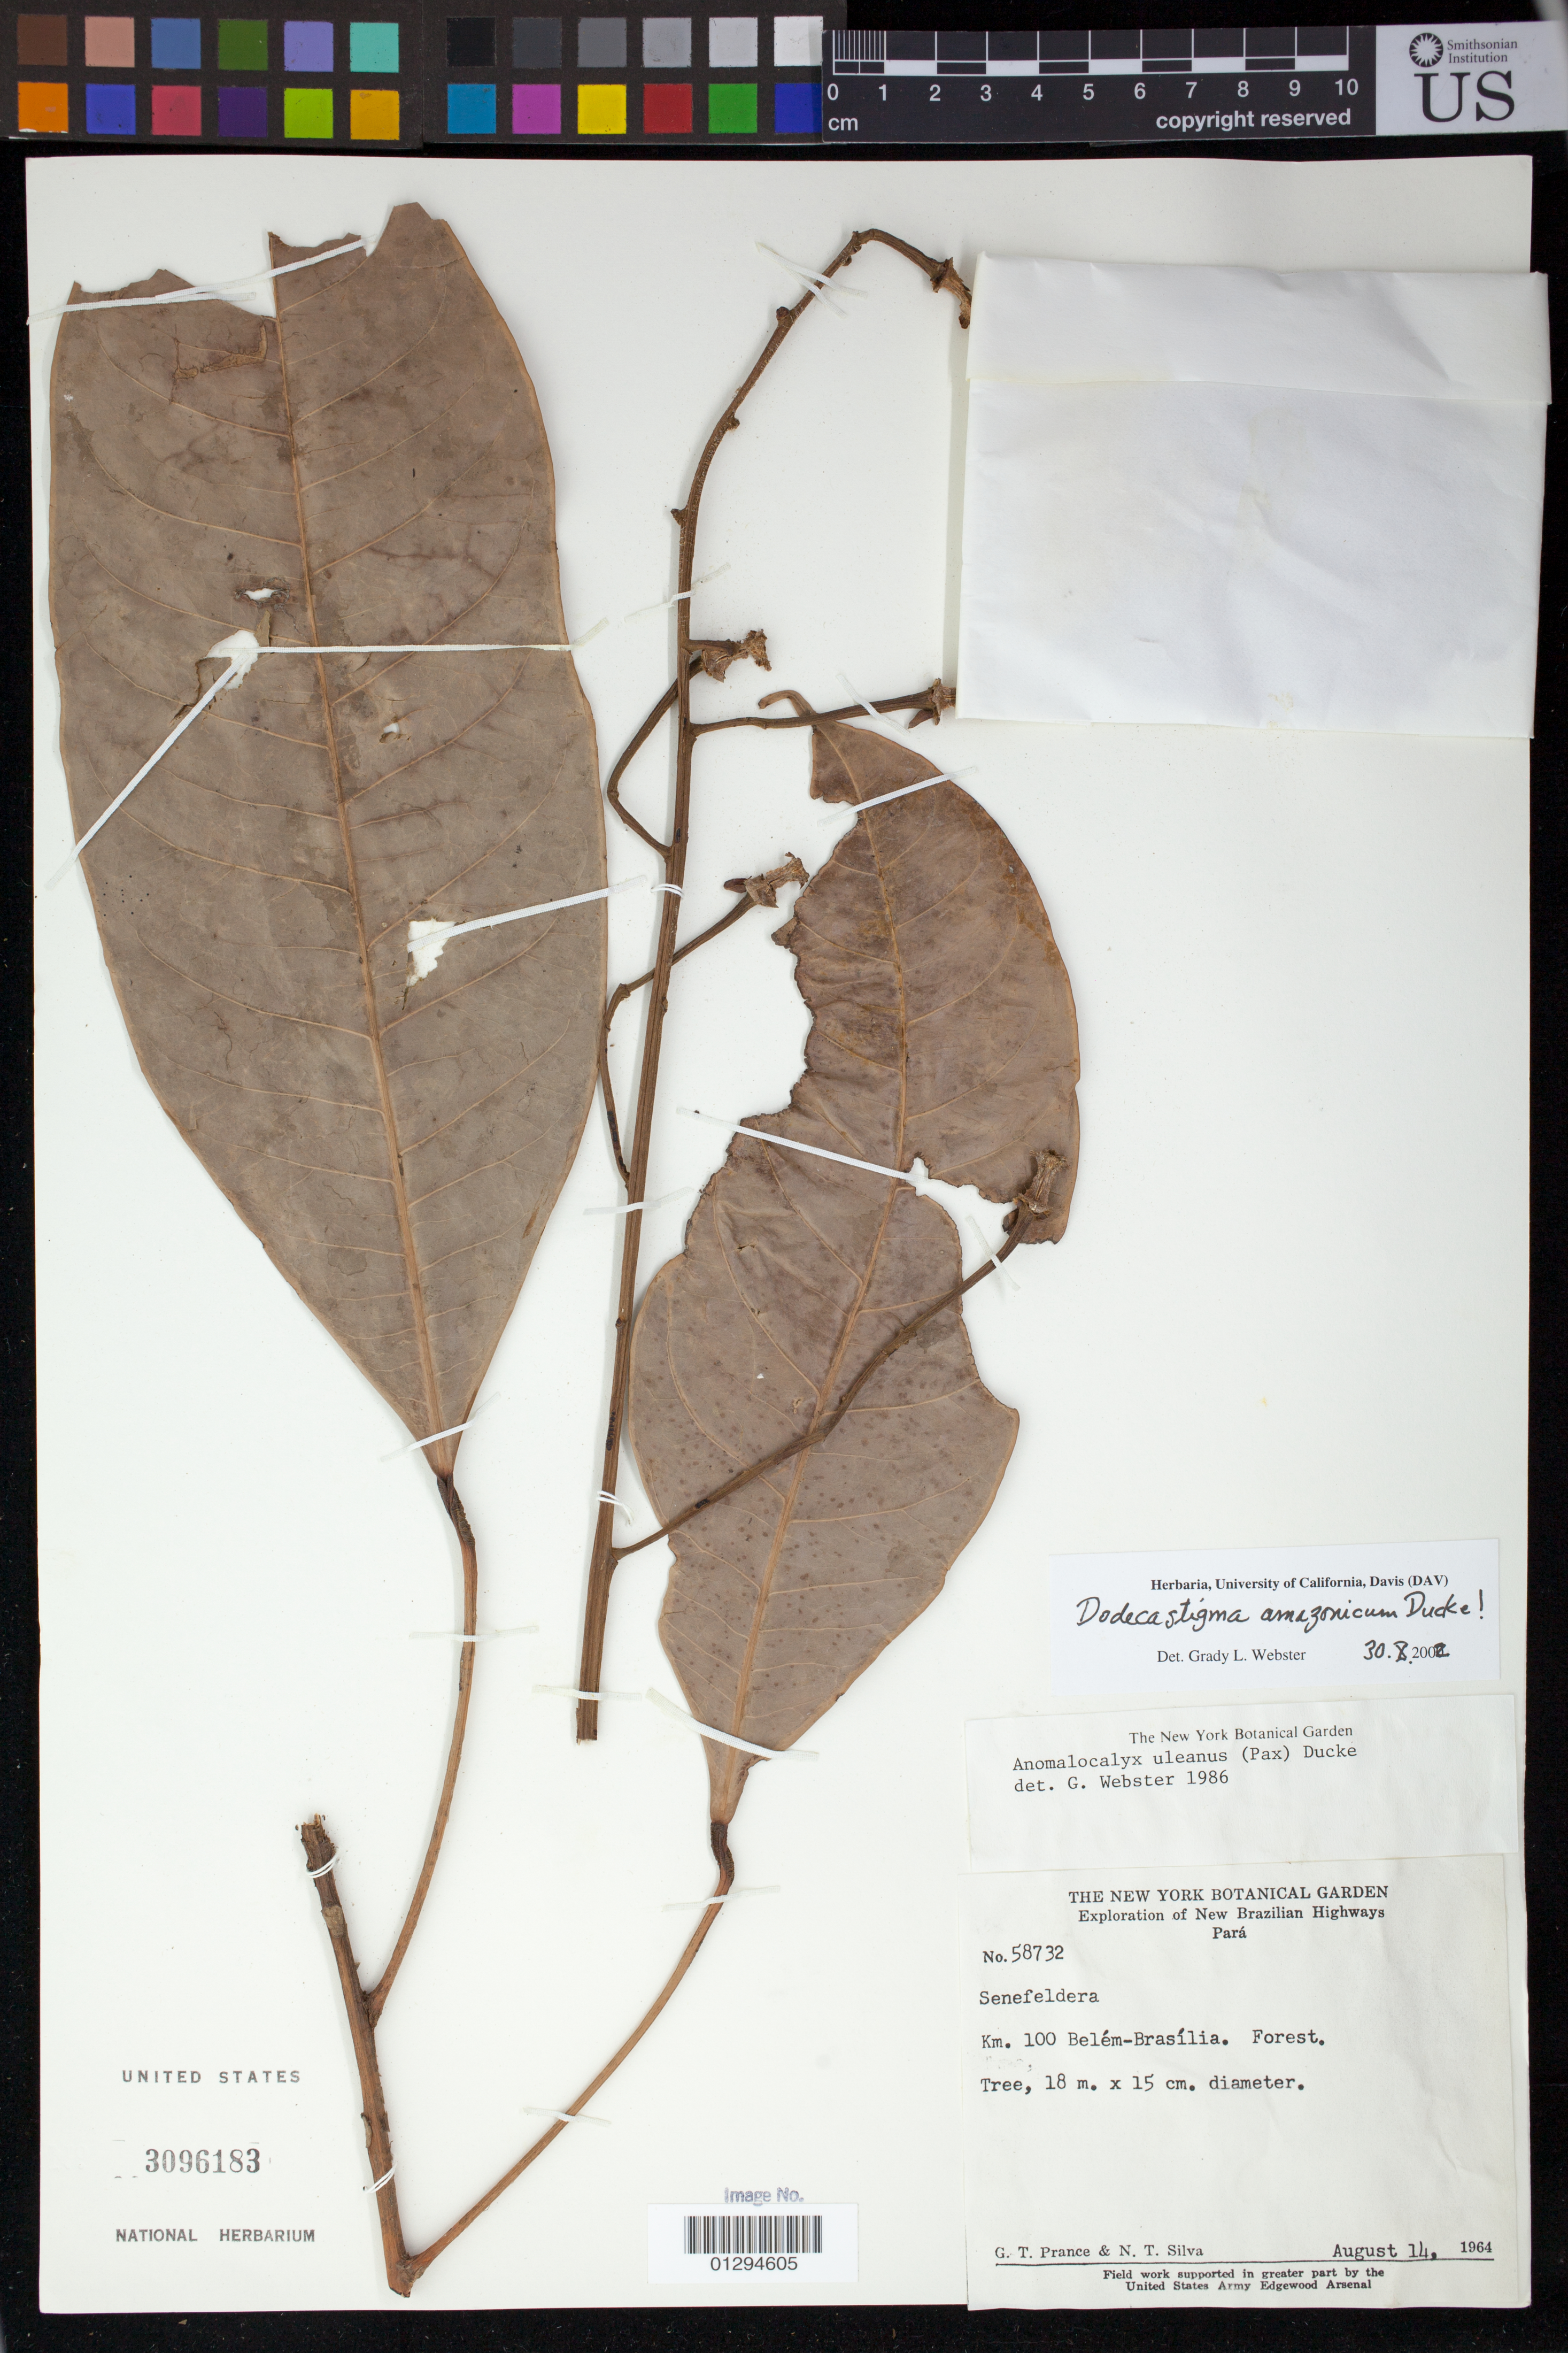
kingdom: Plantae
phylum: Tracheophyta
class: Magnoliopsida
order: Malpighiales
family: Euphorbiaceae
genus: Dodecastigma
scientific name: Dodecastigma amazonicum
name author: Ducke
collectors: G. T. Prance & N. T. Silva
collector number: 58732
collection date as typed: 14 Aug 1964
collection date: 1964-08-14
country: Brazil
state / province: Pará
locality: Km 100 Belem-Brasilia.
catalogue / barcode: US 3096183